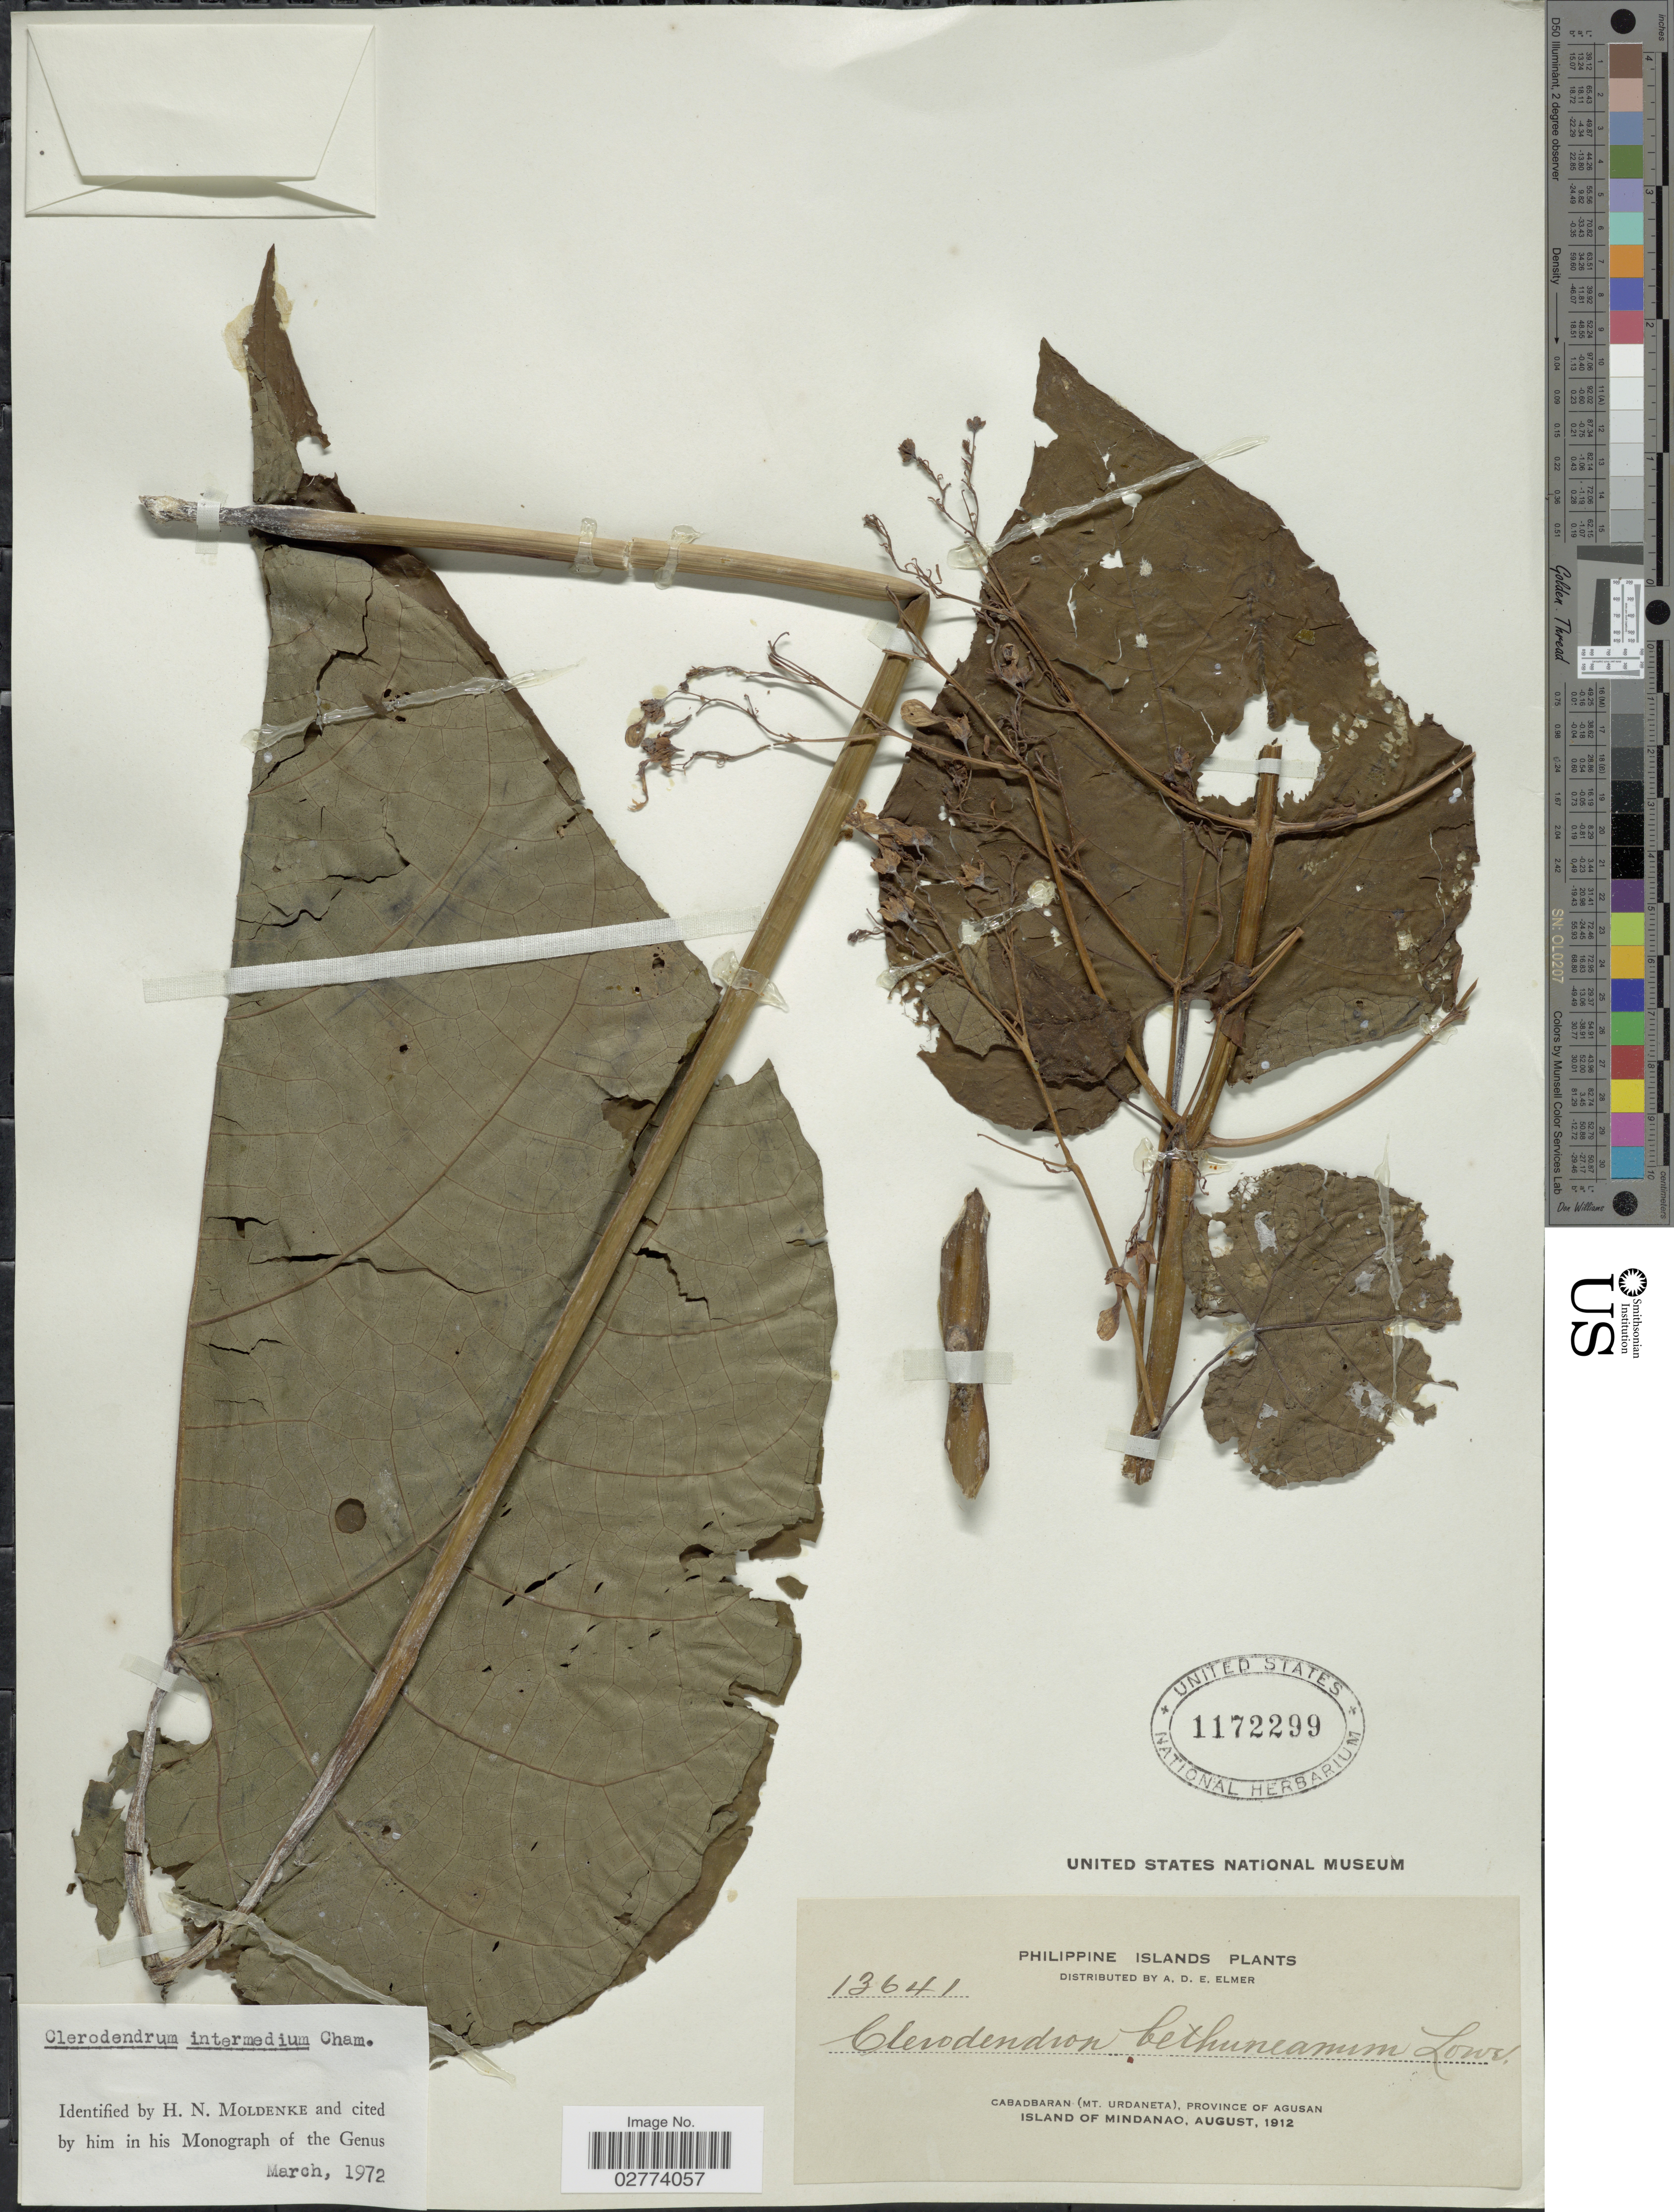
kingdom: Plantae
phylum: Tracheophyta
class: Magnoliopsida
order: Lamiales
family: Lamiaceae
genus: Clerodendrum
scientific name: Clerodendrum intermedium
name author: Cham.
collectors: A. D. E. Elmer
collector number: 13641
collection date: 1912-08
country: Philippines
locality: Cabadbaran (Mt. Urdaneta), Province of Agusan, Island of Mindanao.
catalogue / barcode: US 1172299